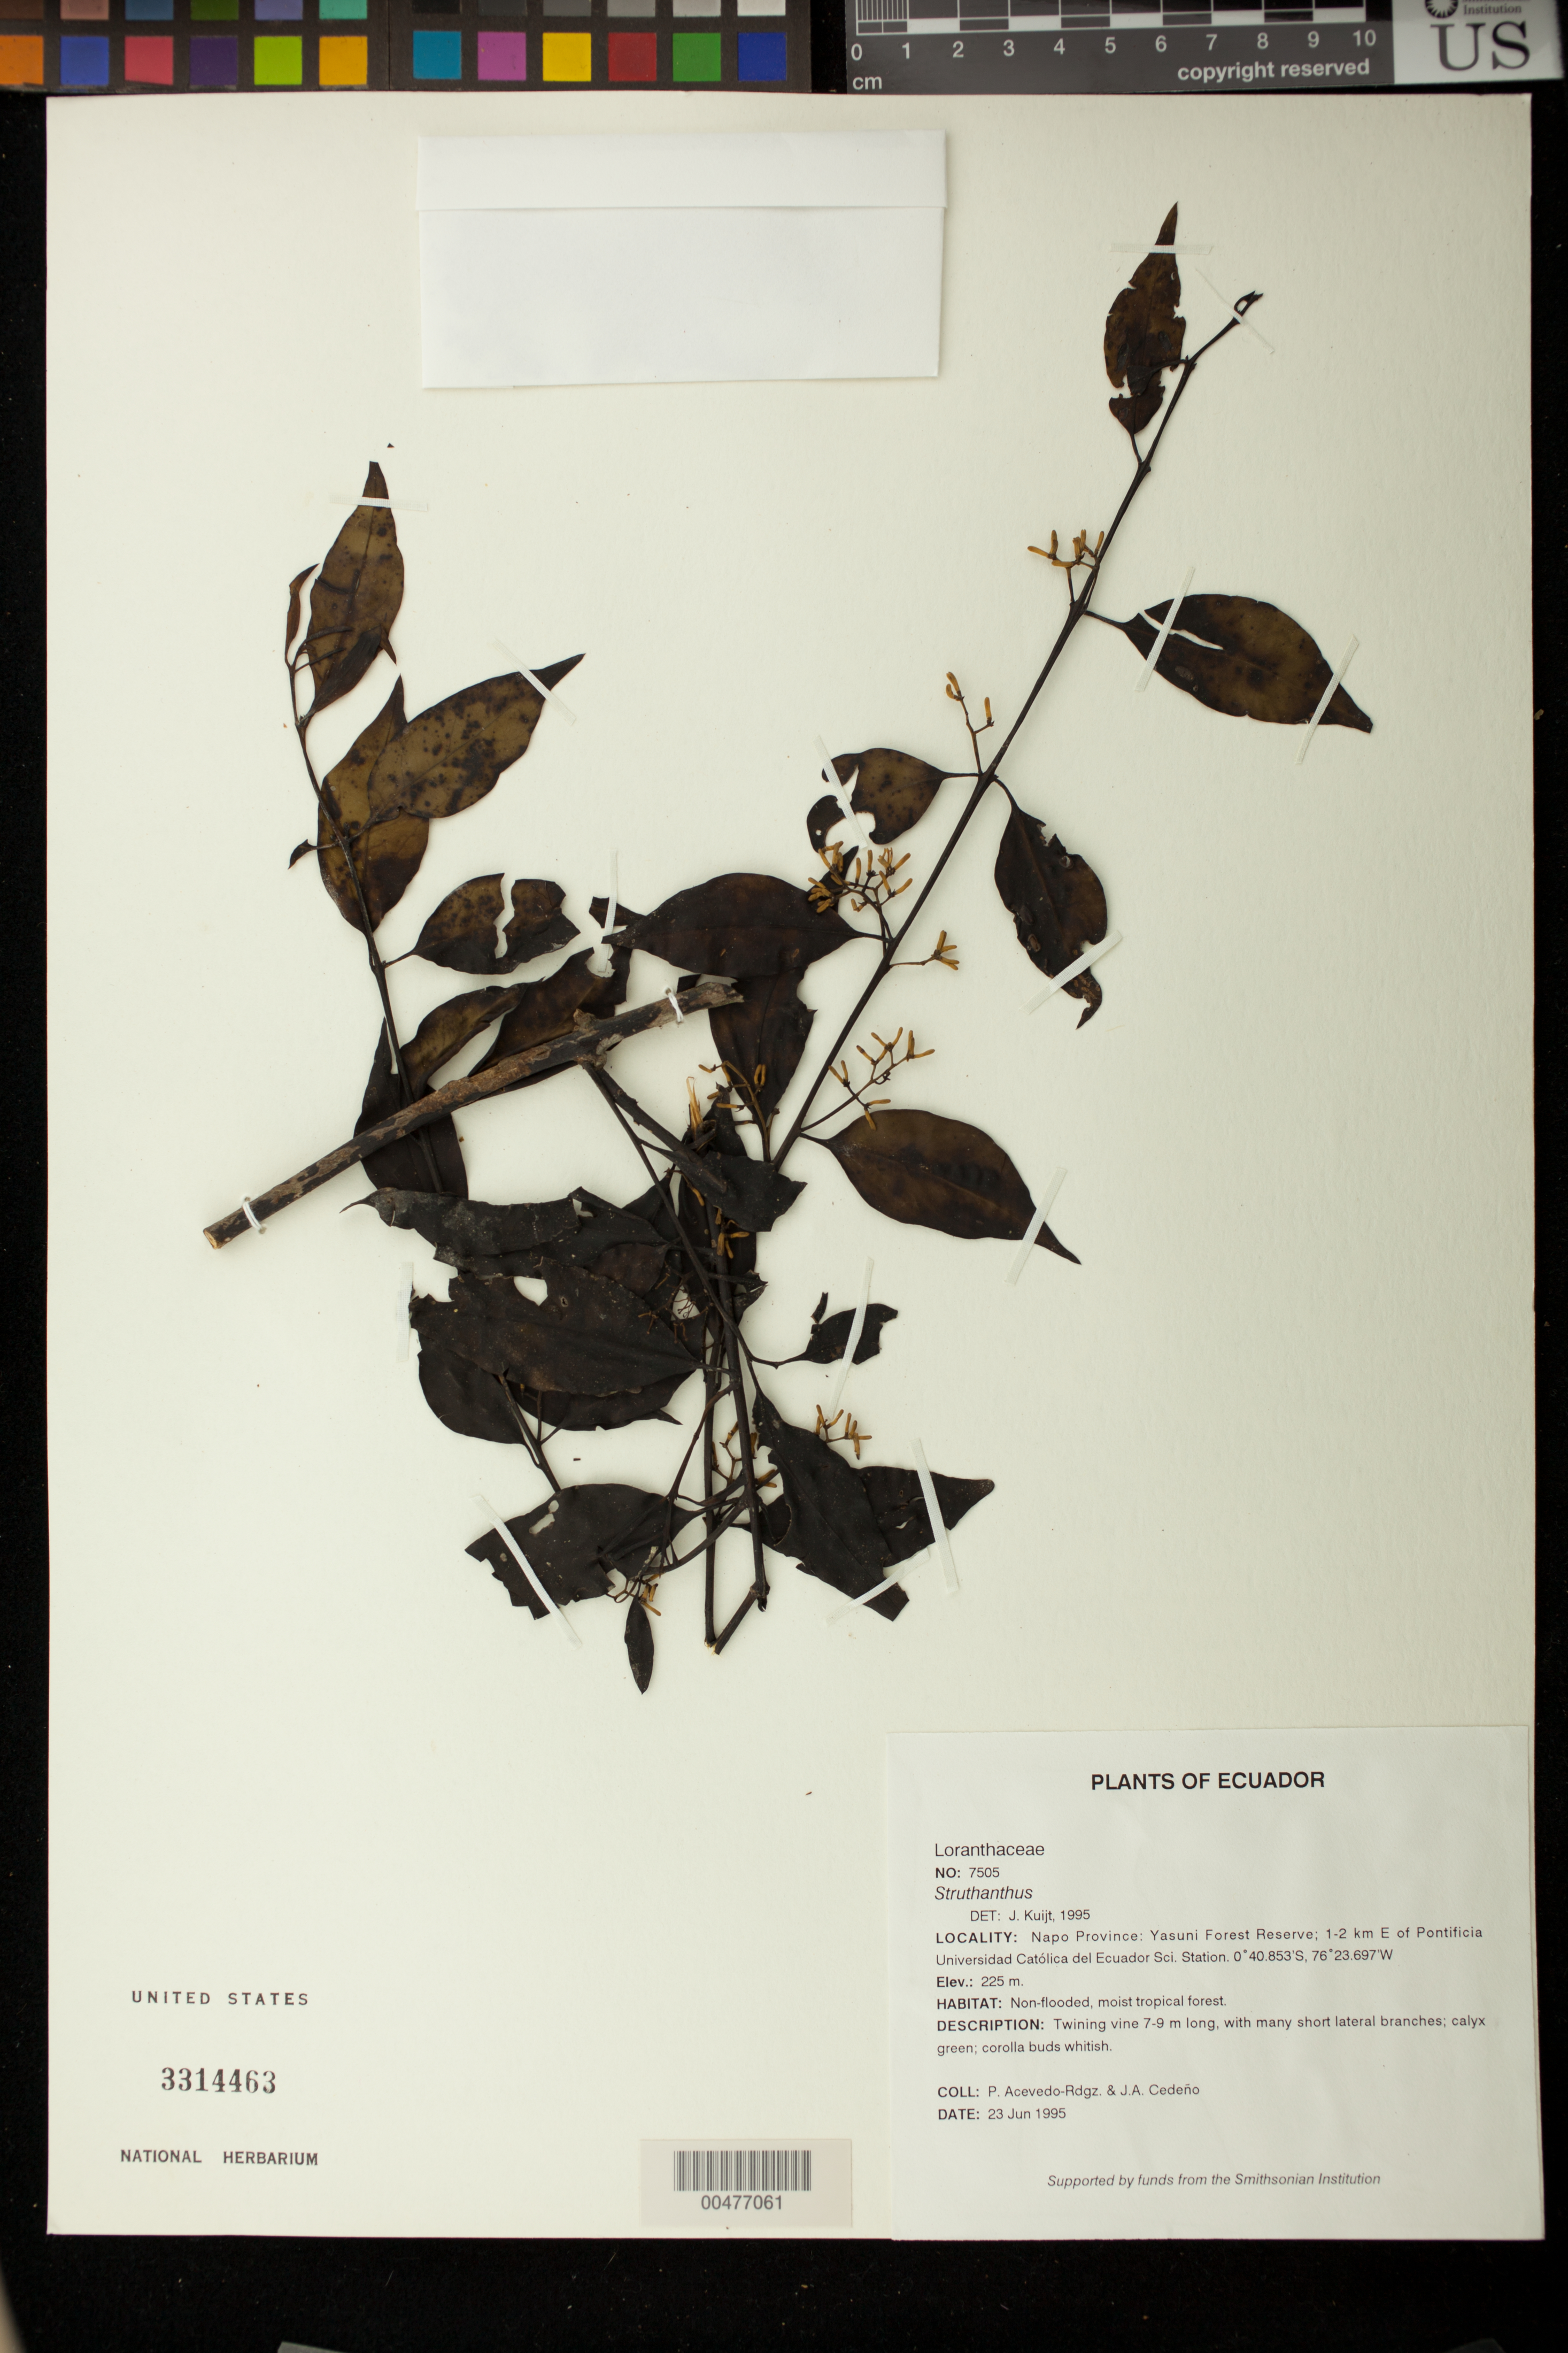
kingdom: Plantae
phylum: Tracheophyta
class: Magnoliopsida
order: Santalales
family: Loranthaceae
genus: Struthanthus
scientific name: Struthanthus sp.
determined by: Kuijt, Job, (CANADA)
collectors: P. Acevedo-Rodr. & J. A. Cedeño M.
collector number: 7505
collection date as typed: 23 Jun 1995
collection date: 1995-06-23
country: Ecuador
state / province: Napo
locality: Napo Province: Yasuni Forest Reserve; 1-2 km E of Pontificia Universidad Católica del Ecuador Sci. Station.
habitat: Non-flooded, moist tropical forest.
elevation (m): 225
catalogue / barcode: US 3314463